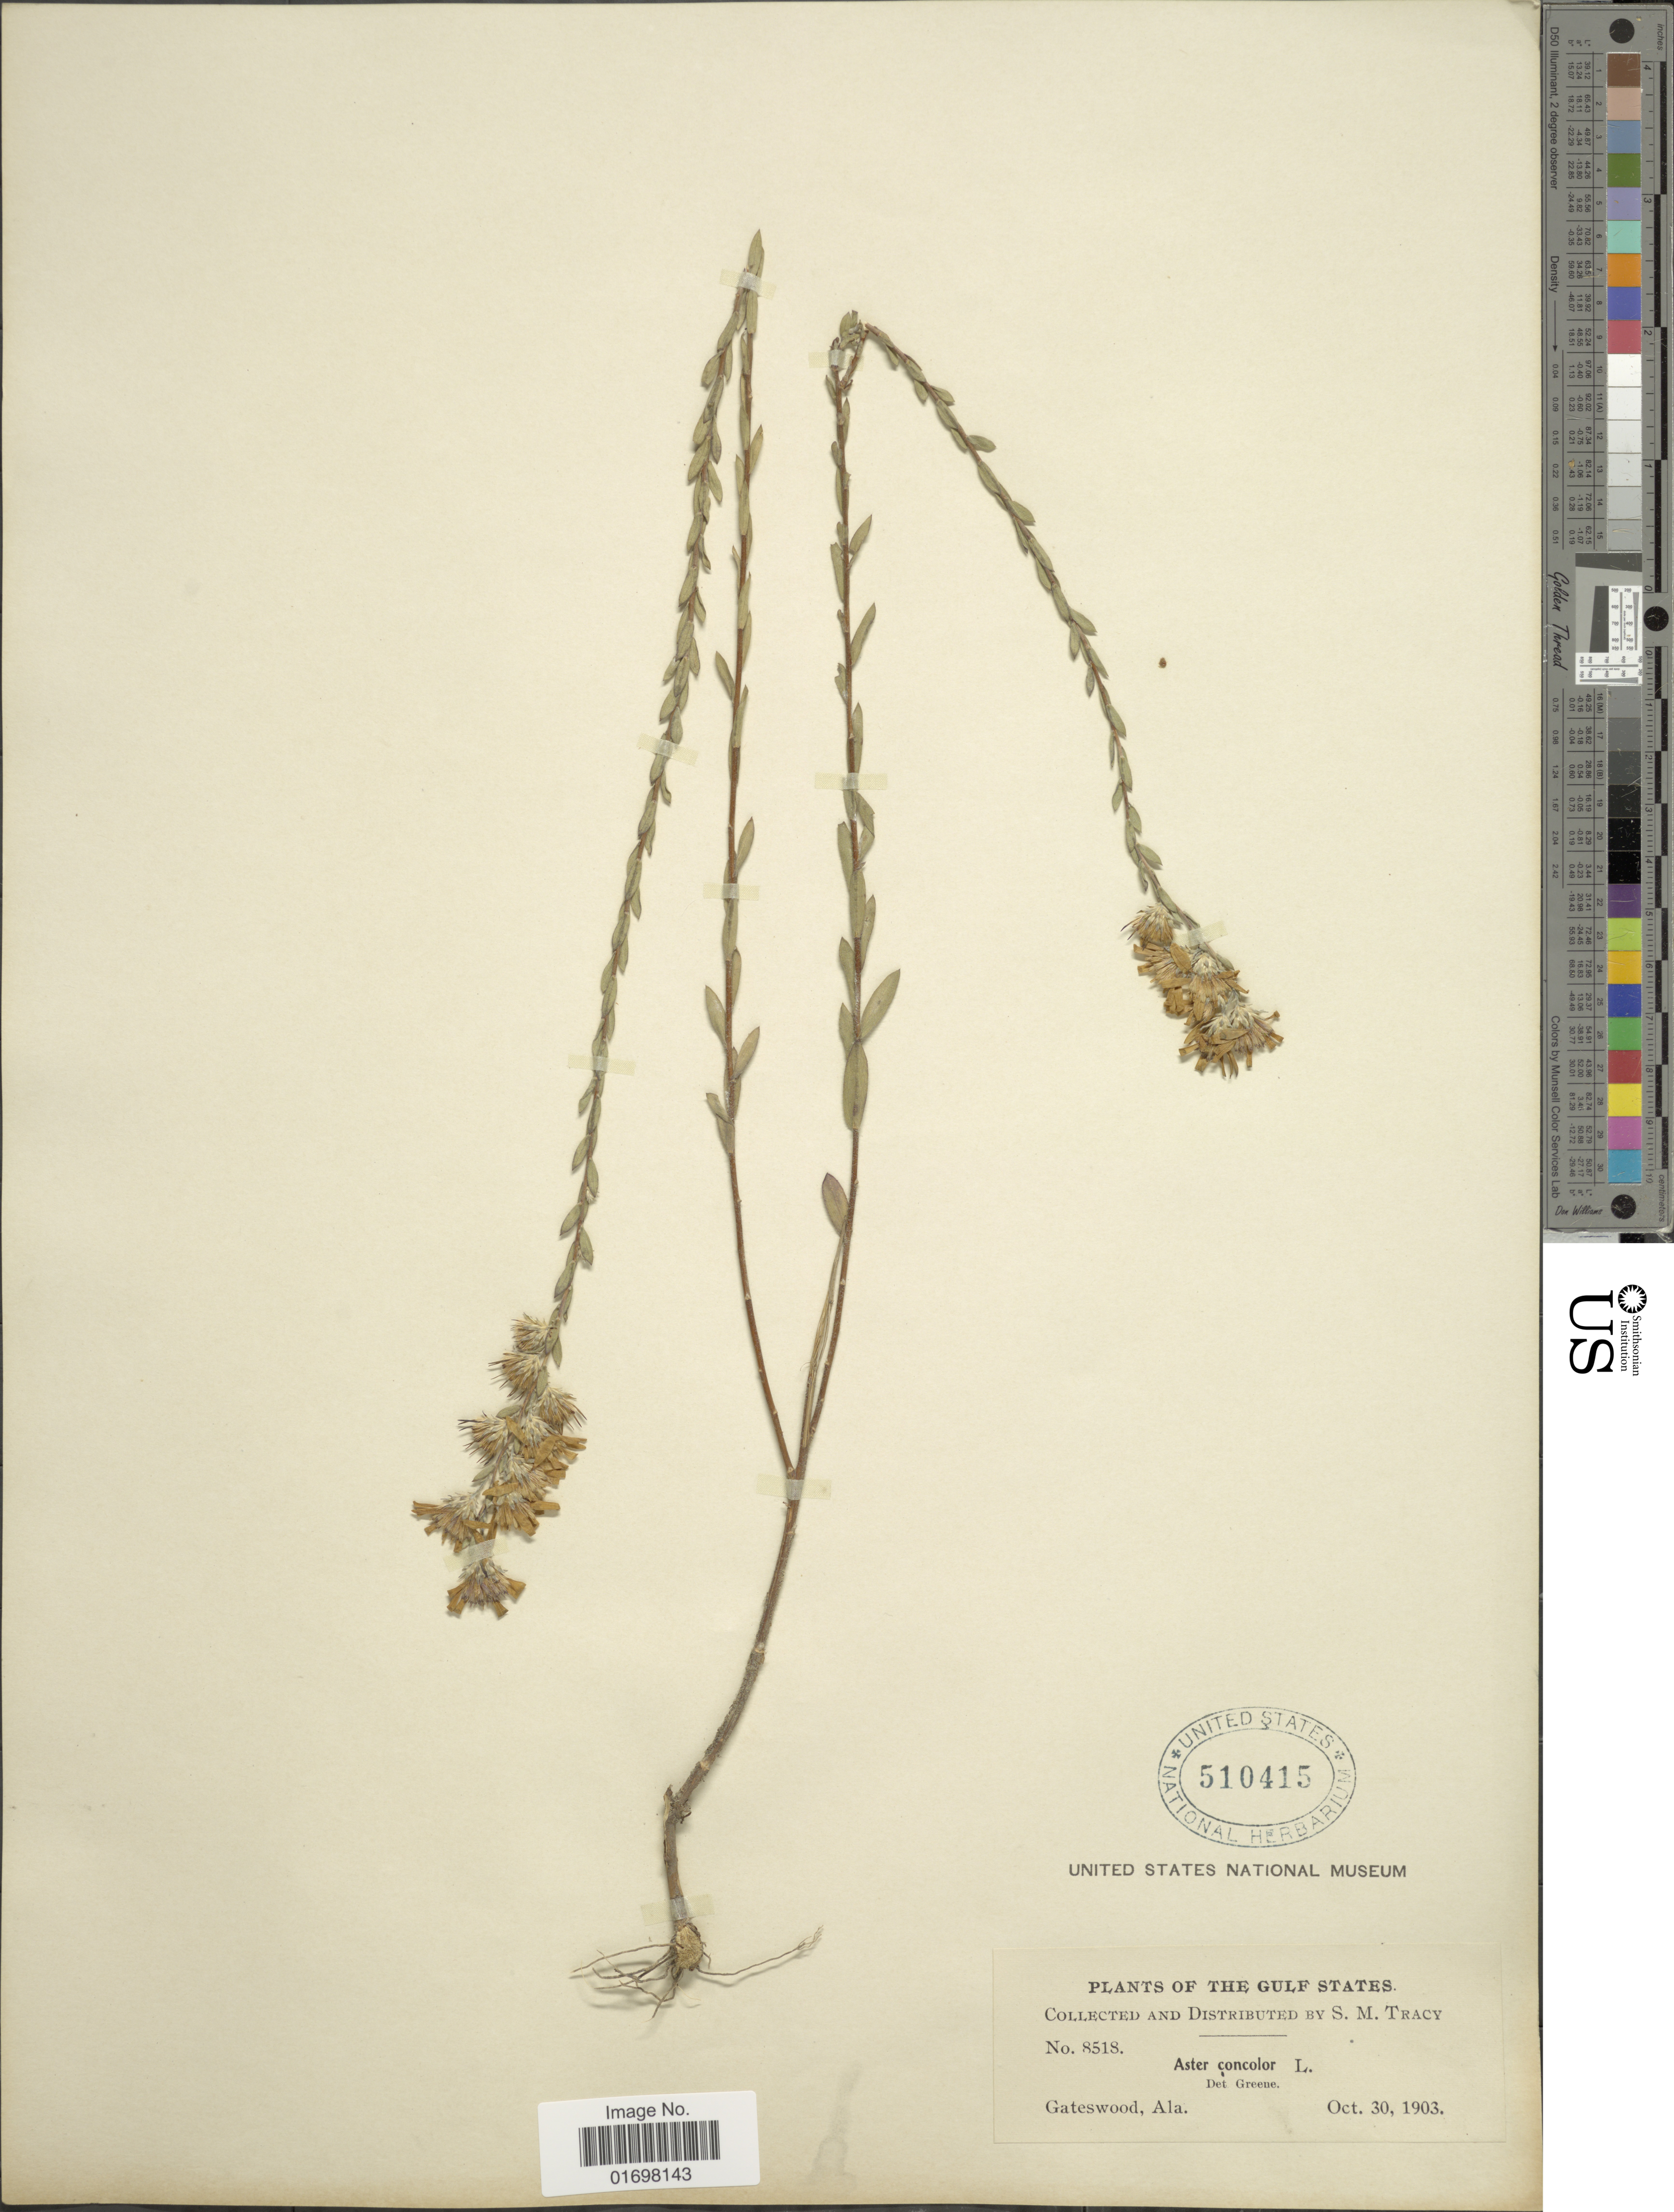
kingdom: Plantae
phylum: Tracheophyta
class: Magnoliopsida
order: Asterales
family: Asteraceae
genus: Symphyotrichum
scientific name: Symphyotrichum concolor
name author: (L.) G.L. Nesom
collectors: S. M. Tracy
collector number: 8518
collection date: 1903-10-30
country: United States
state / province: Alabama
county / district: Baldwin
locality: Gateswood, Ala.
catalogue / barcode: US 510415